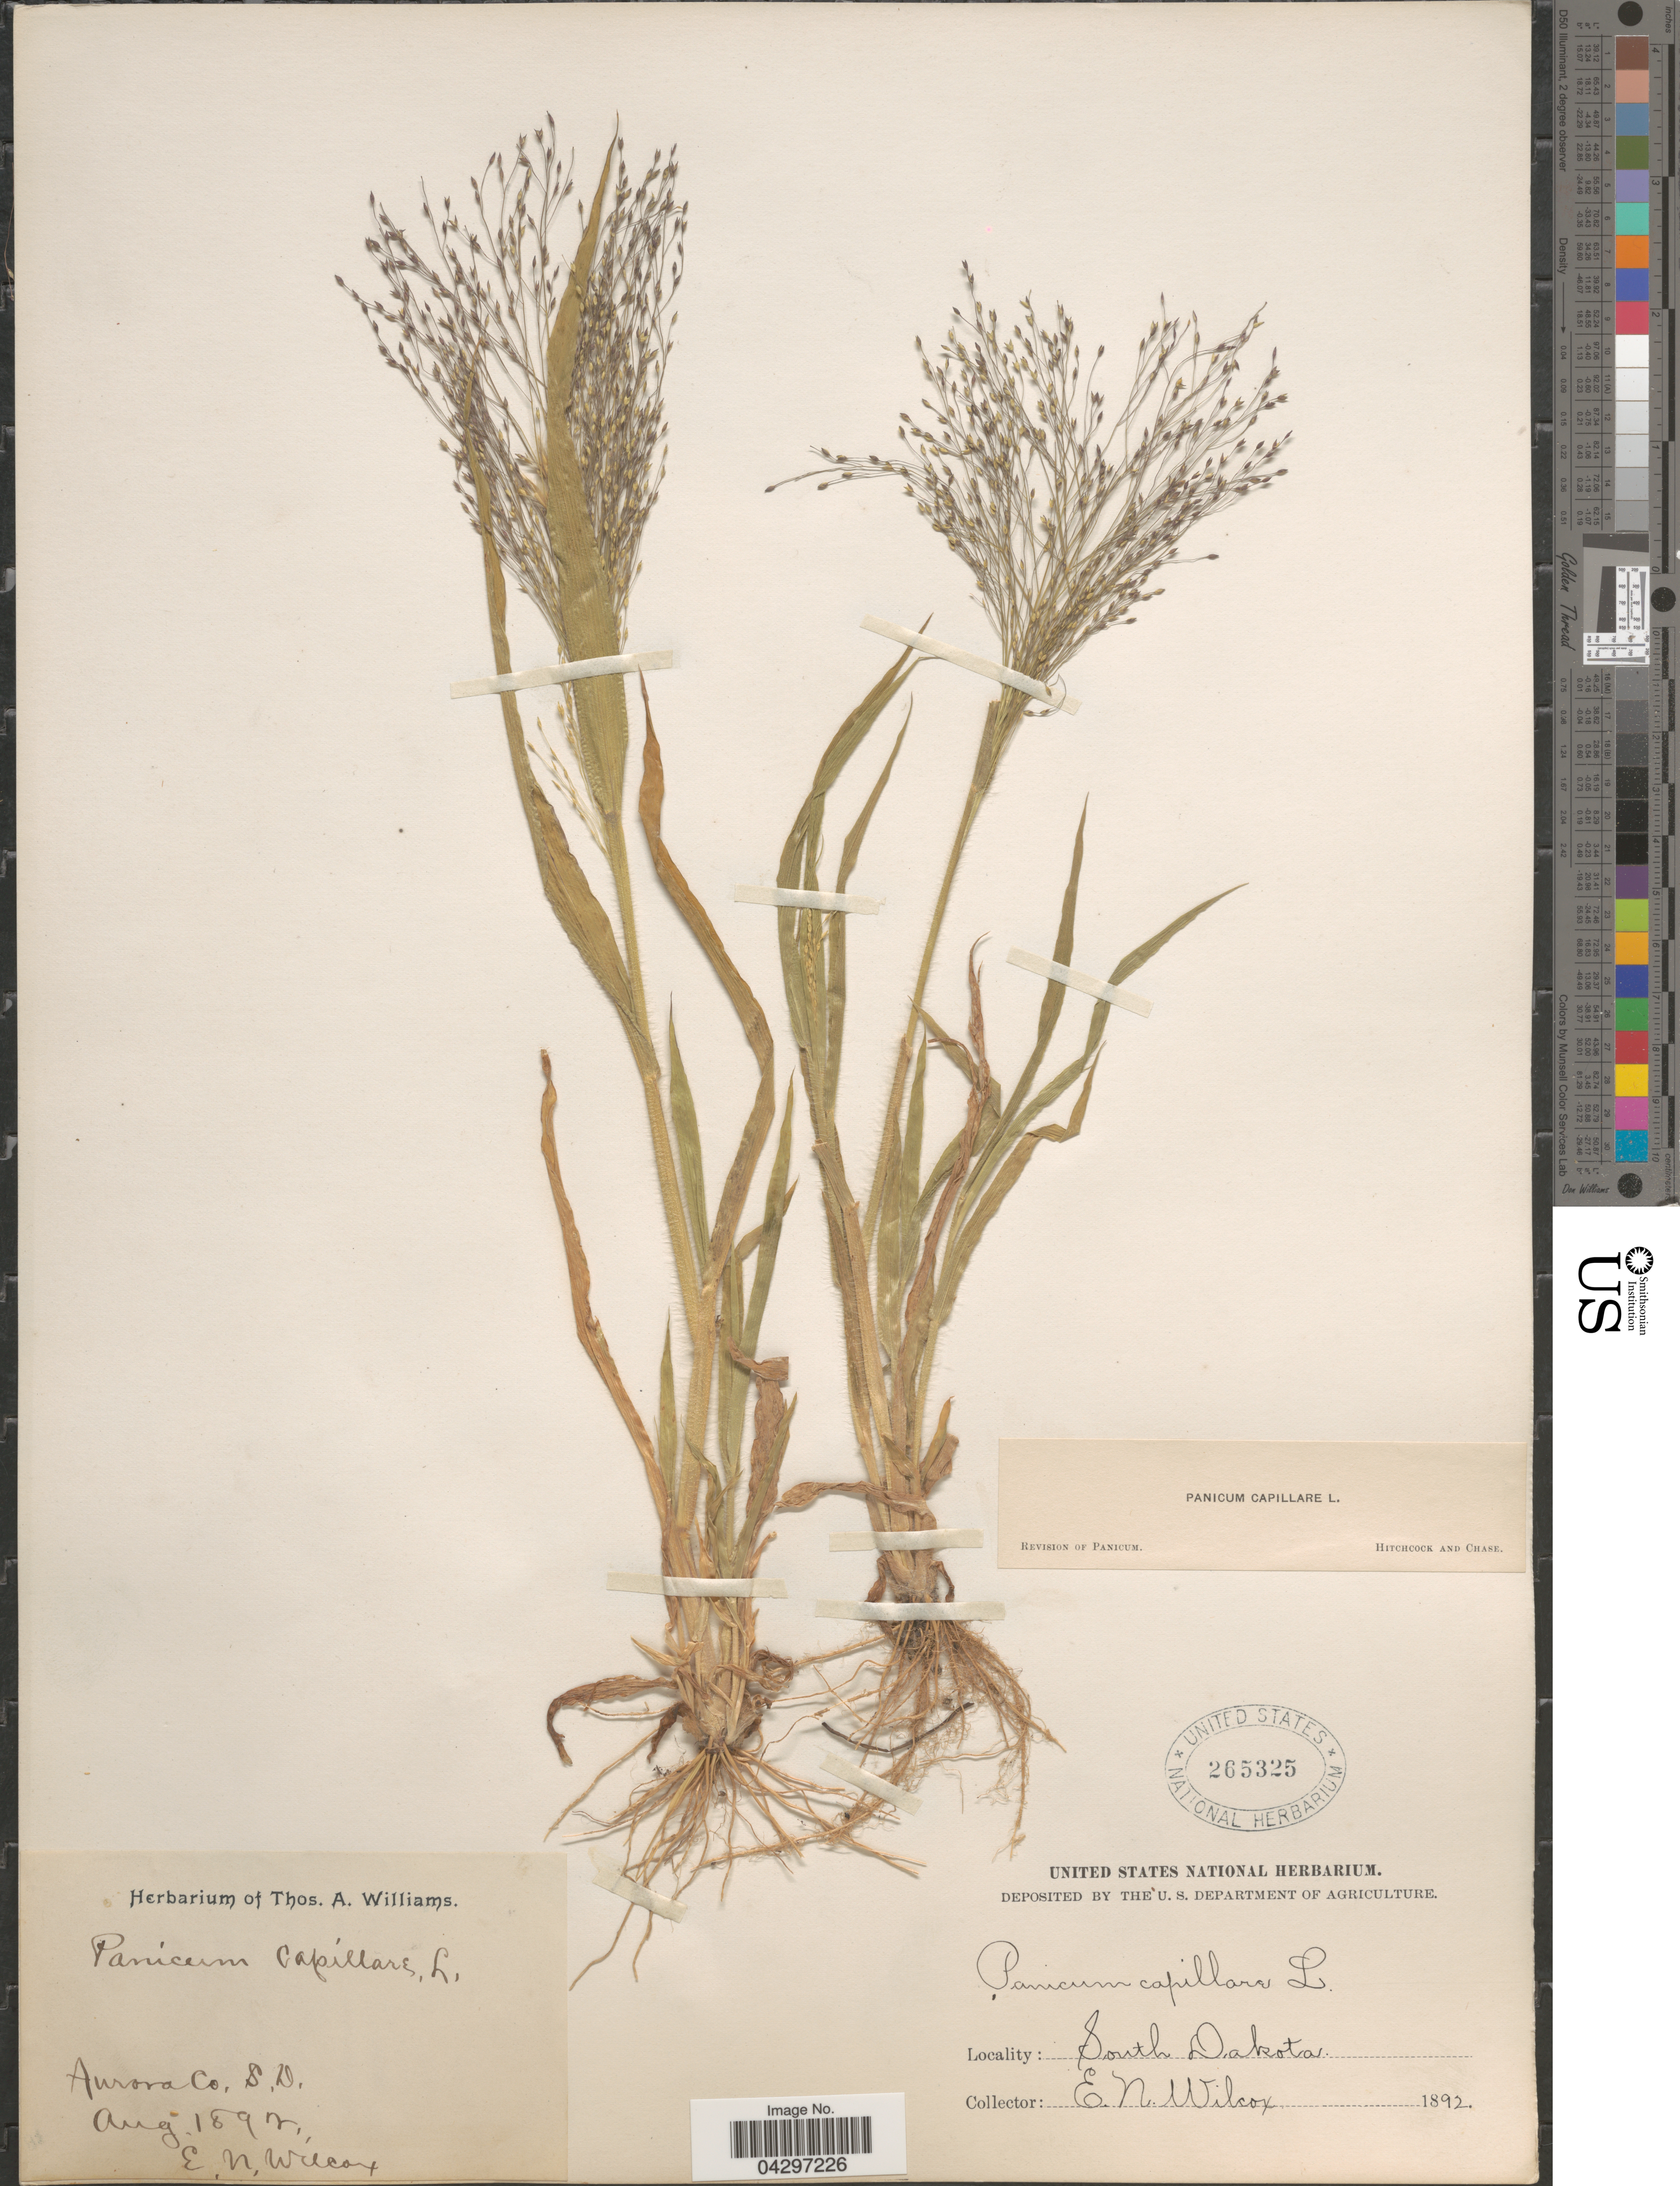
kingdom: Plantae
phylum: Tracheophyta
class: Liliopsida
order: Poales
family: Poaceae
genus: Panicum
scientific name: Panicum capillare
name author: L.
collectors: E. Wilcox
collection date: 1892-08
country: United States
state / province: South Dakota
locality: Aurora Co.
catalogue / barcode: US 265325